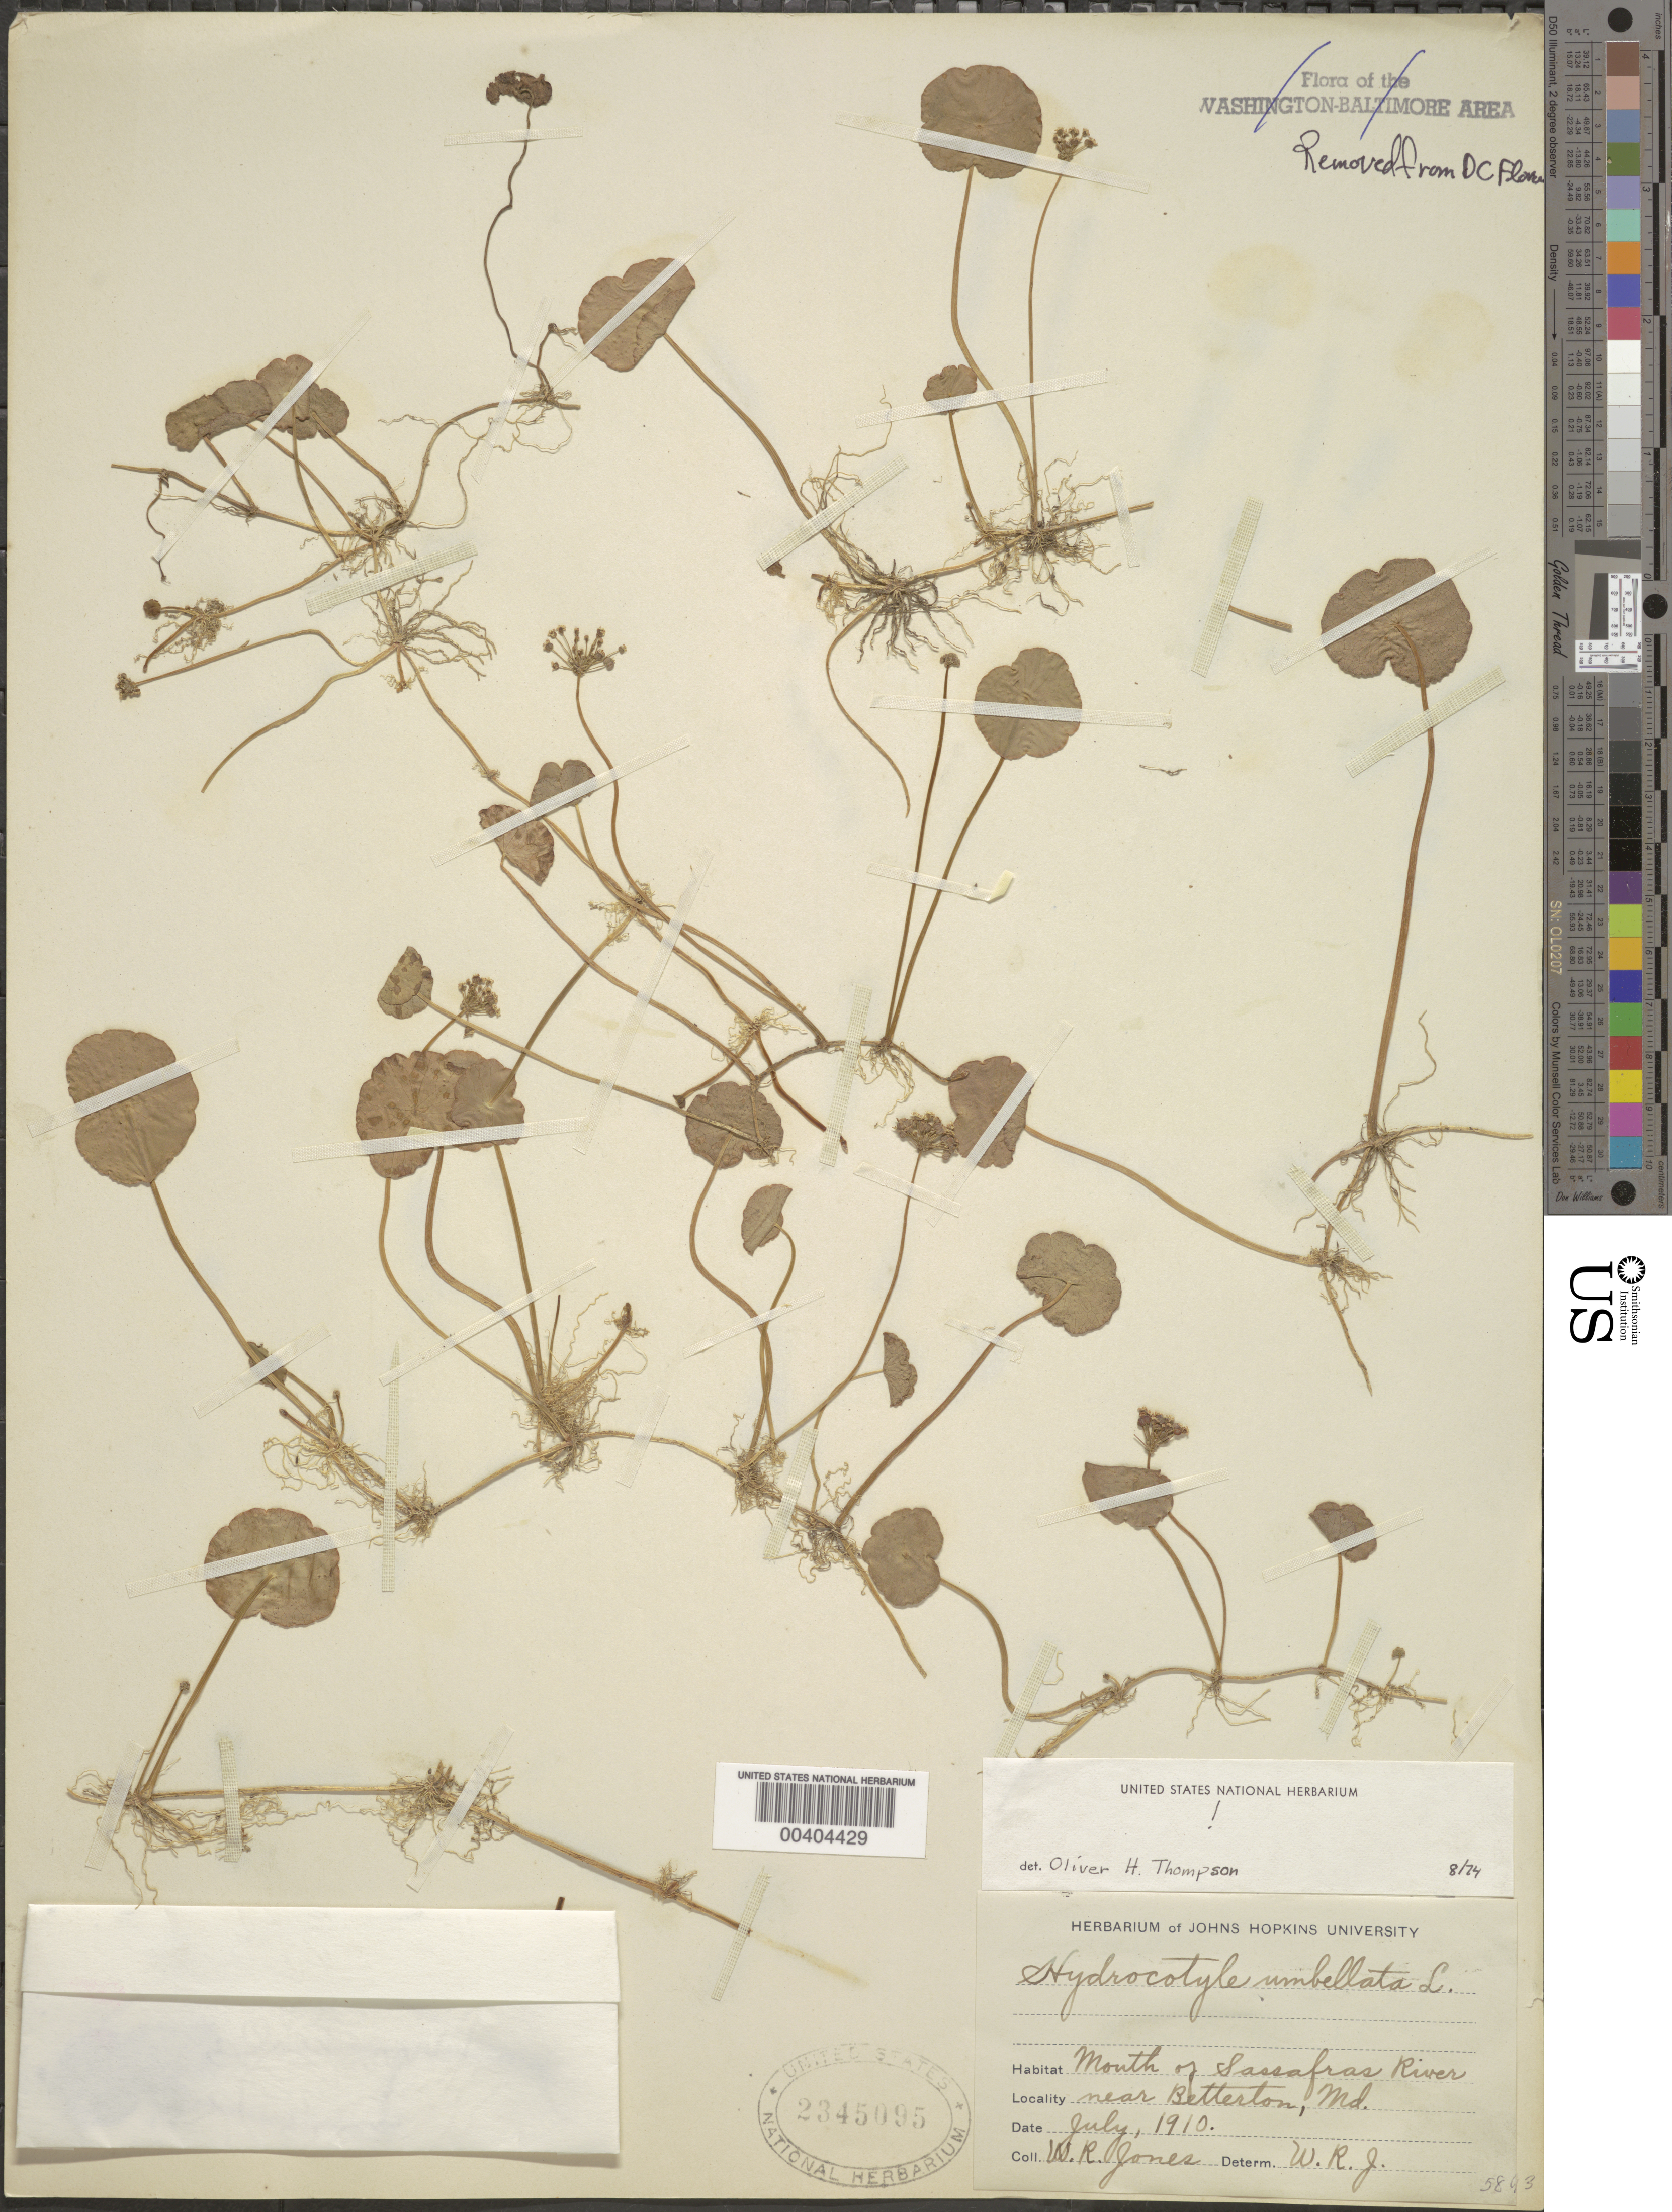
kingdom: Plantae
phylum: Tracheophyta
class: Magnoliopsida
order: Apiales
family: Araliaceae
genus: Hydrocotyle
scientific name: Hydrocotyle umbellata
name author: L.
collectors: W. R. Jones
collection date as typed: Jul 1910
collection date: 1910-07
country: United States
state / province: Maryland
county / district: Kent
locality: Sassafras River near Betterton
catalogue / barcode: US 2345095